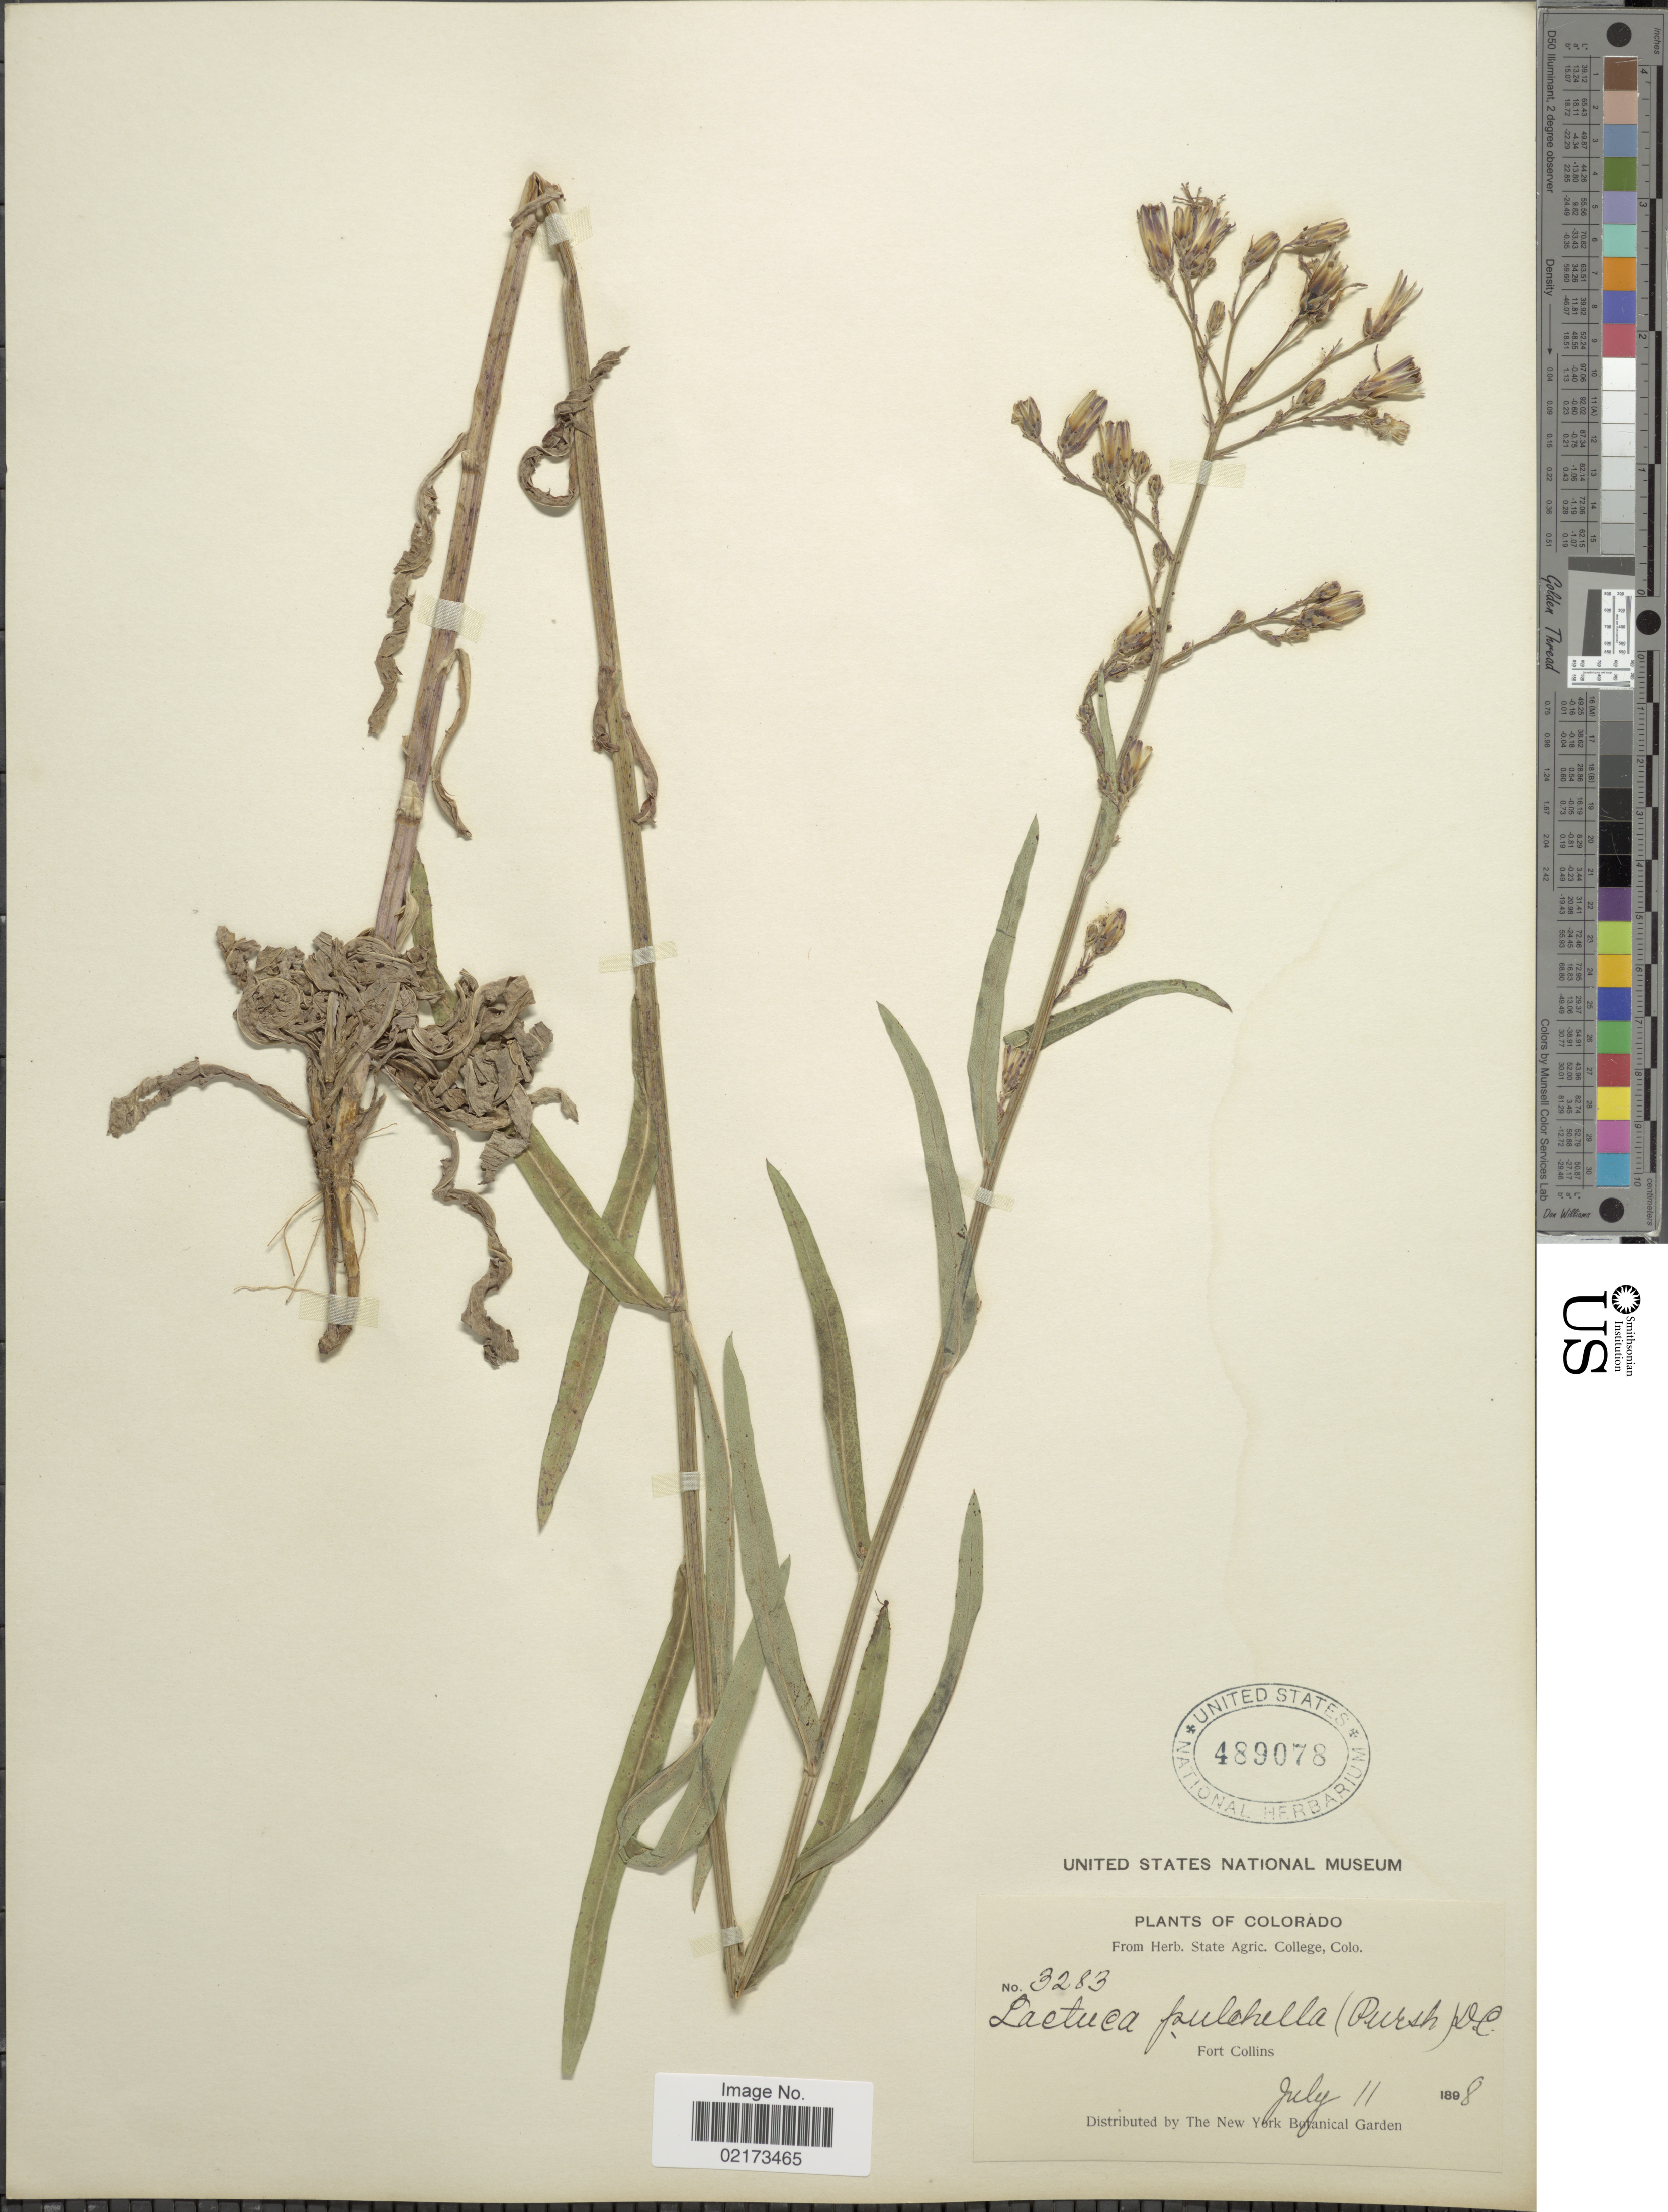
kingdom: Plantae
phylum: Tracheophyta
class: Magnoliopsida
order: Asterales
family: Asteraceae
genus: Lactuca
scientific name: Lactuca tatarica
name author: (L.) C.A. Mey.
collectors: New York Botanical Gardens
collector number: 3283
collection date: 1898-07-11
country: United States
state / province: Colorado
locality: Fort Collins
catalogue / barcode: US 489078